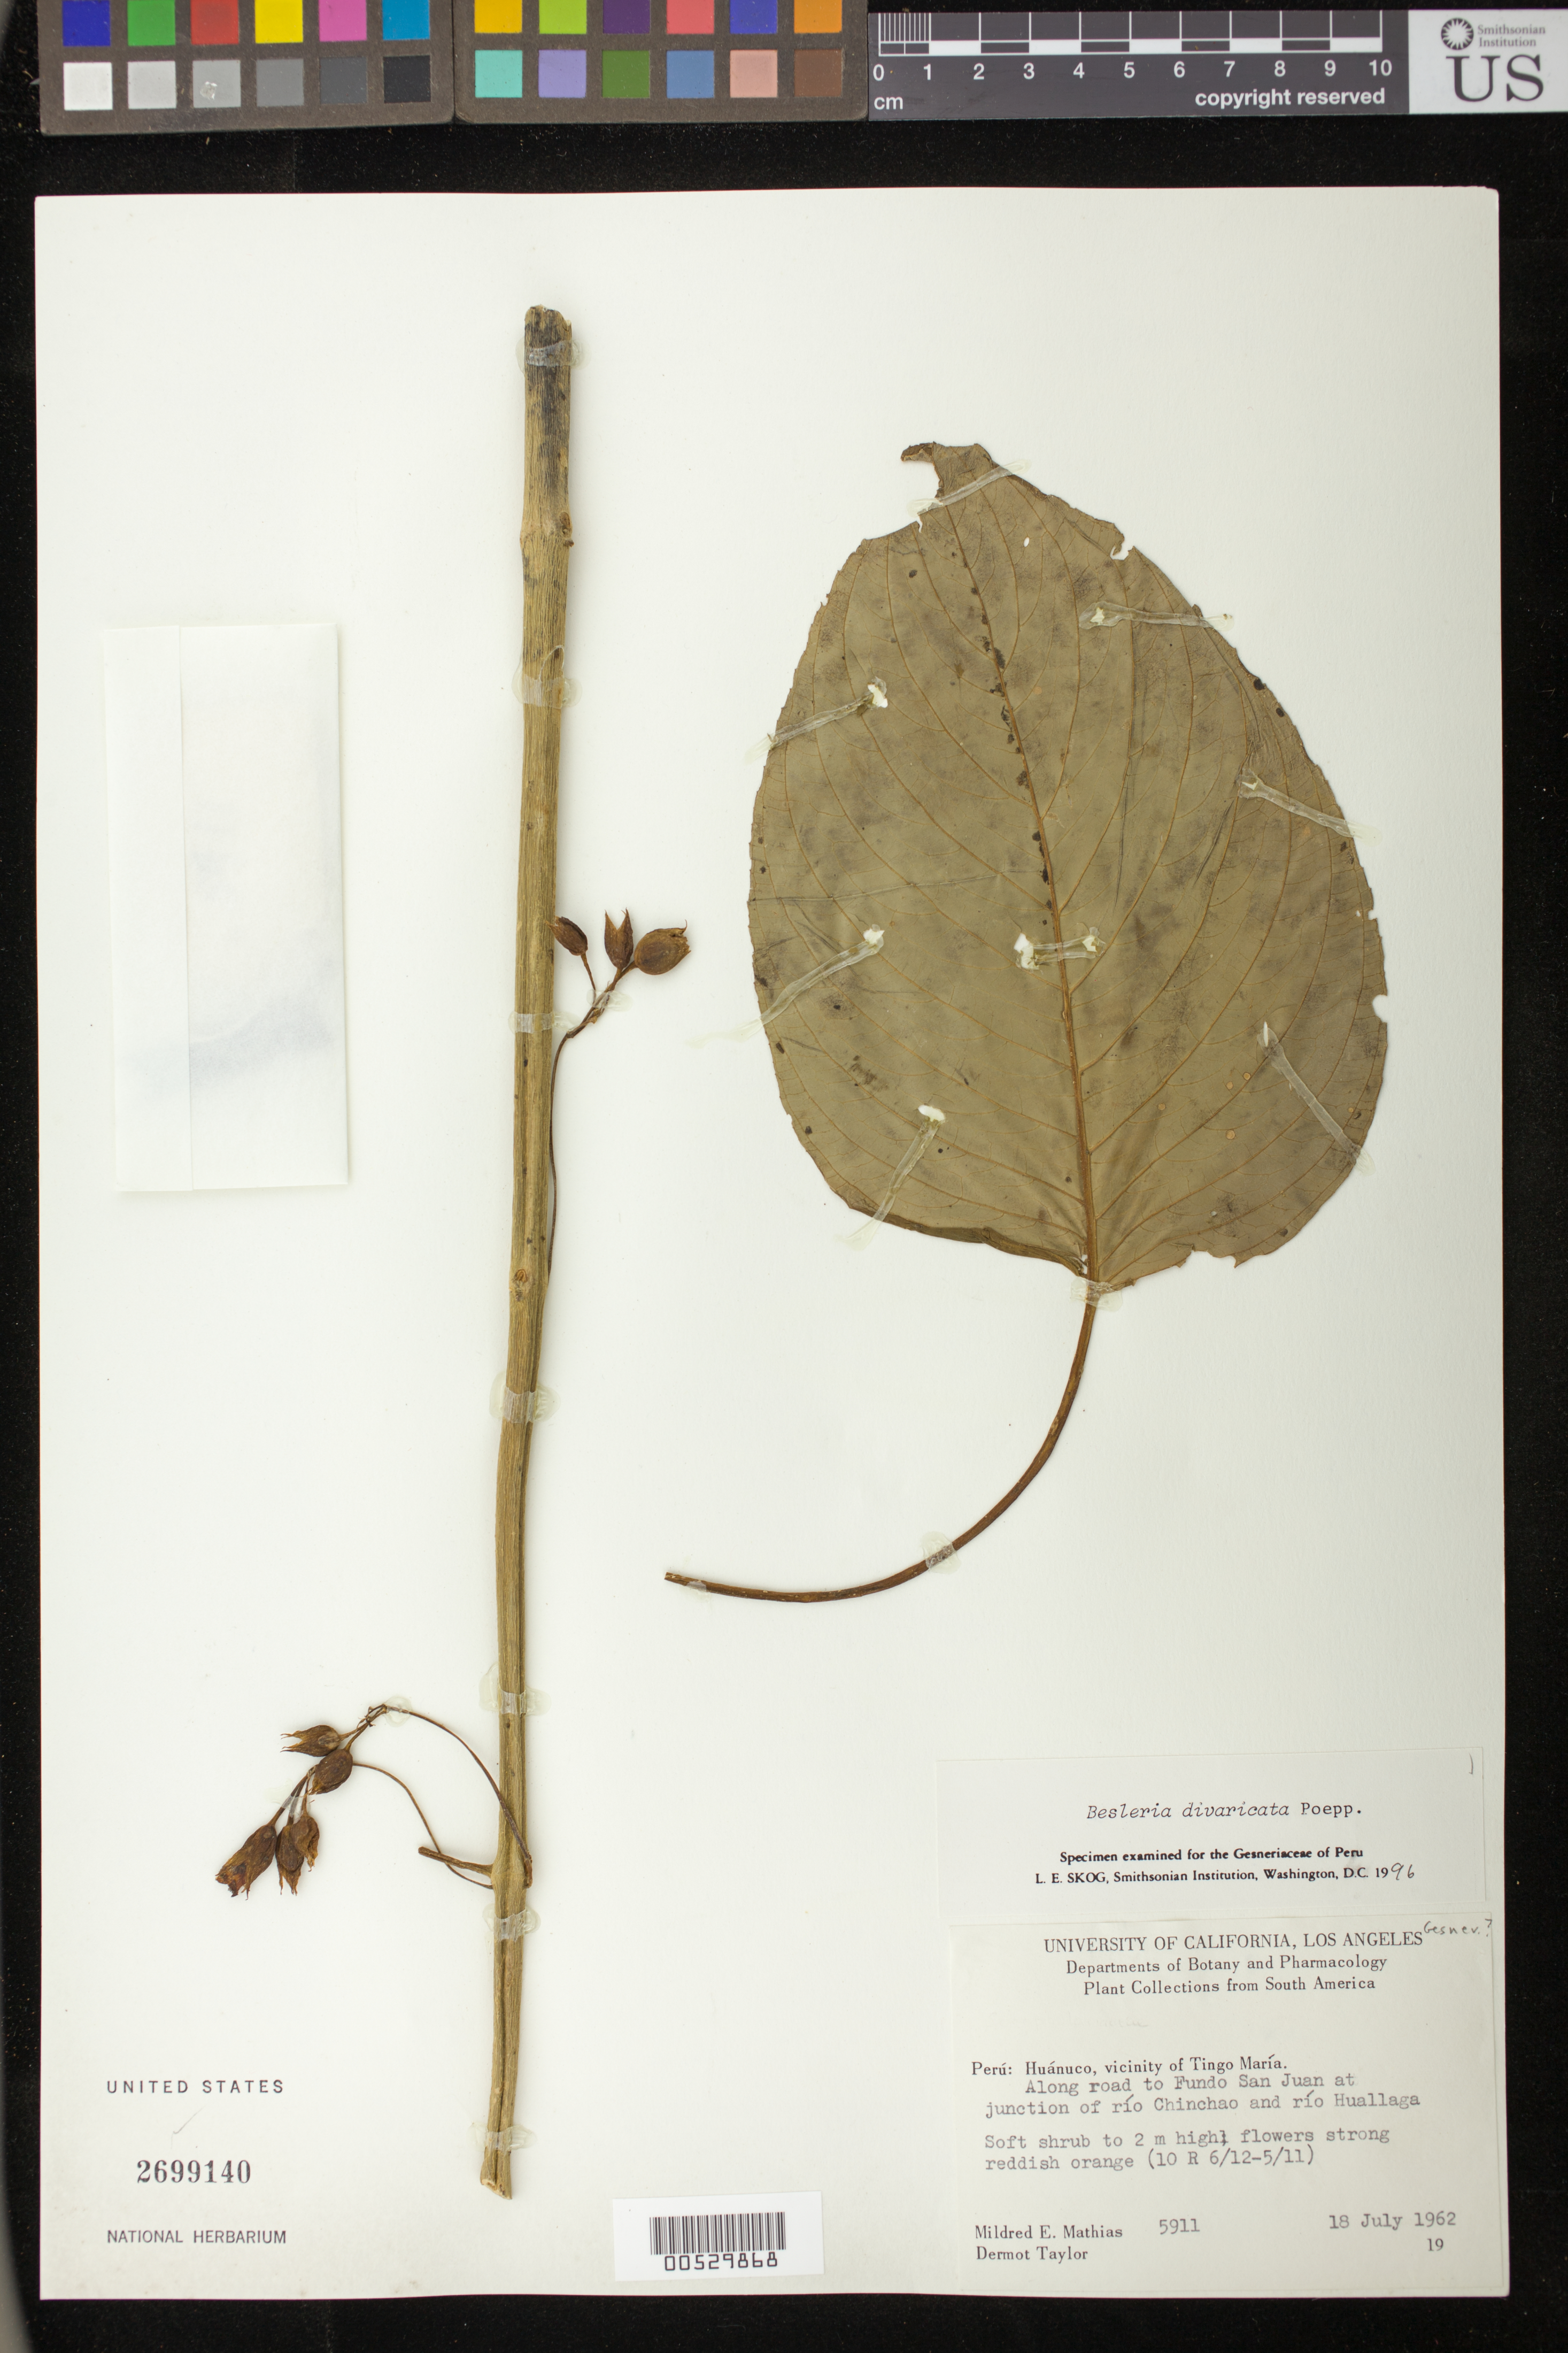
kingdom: Plantae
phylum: Tracheophyta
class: Magnoliopsida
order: Lamiales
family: Gesneriaceae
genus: Besleria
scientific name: Besleria divaricata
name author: Poepp.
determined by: Skog, Laurence E.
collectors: M. E. Mathias & D. Taylor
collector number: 5911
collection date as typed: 18 Jul 1962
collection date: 1962-07-18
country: Peru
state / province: Huánuco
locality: Vicinity of Tingo María, along road to Fundo San Juan at junction of río Chinchao and río Huallaga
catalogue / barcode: US 2699140